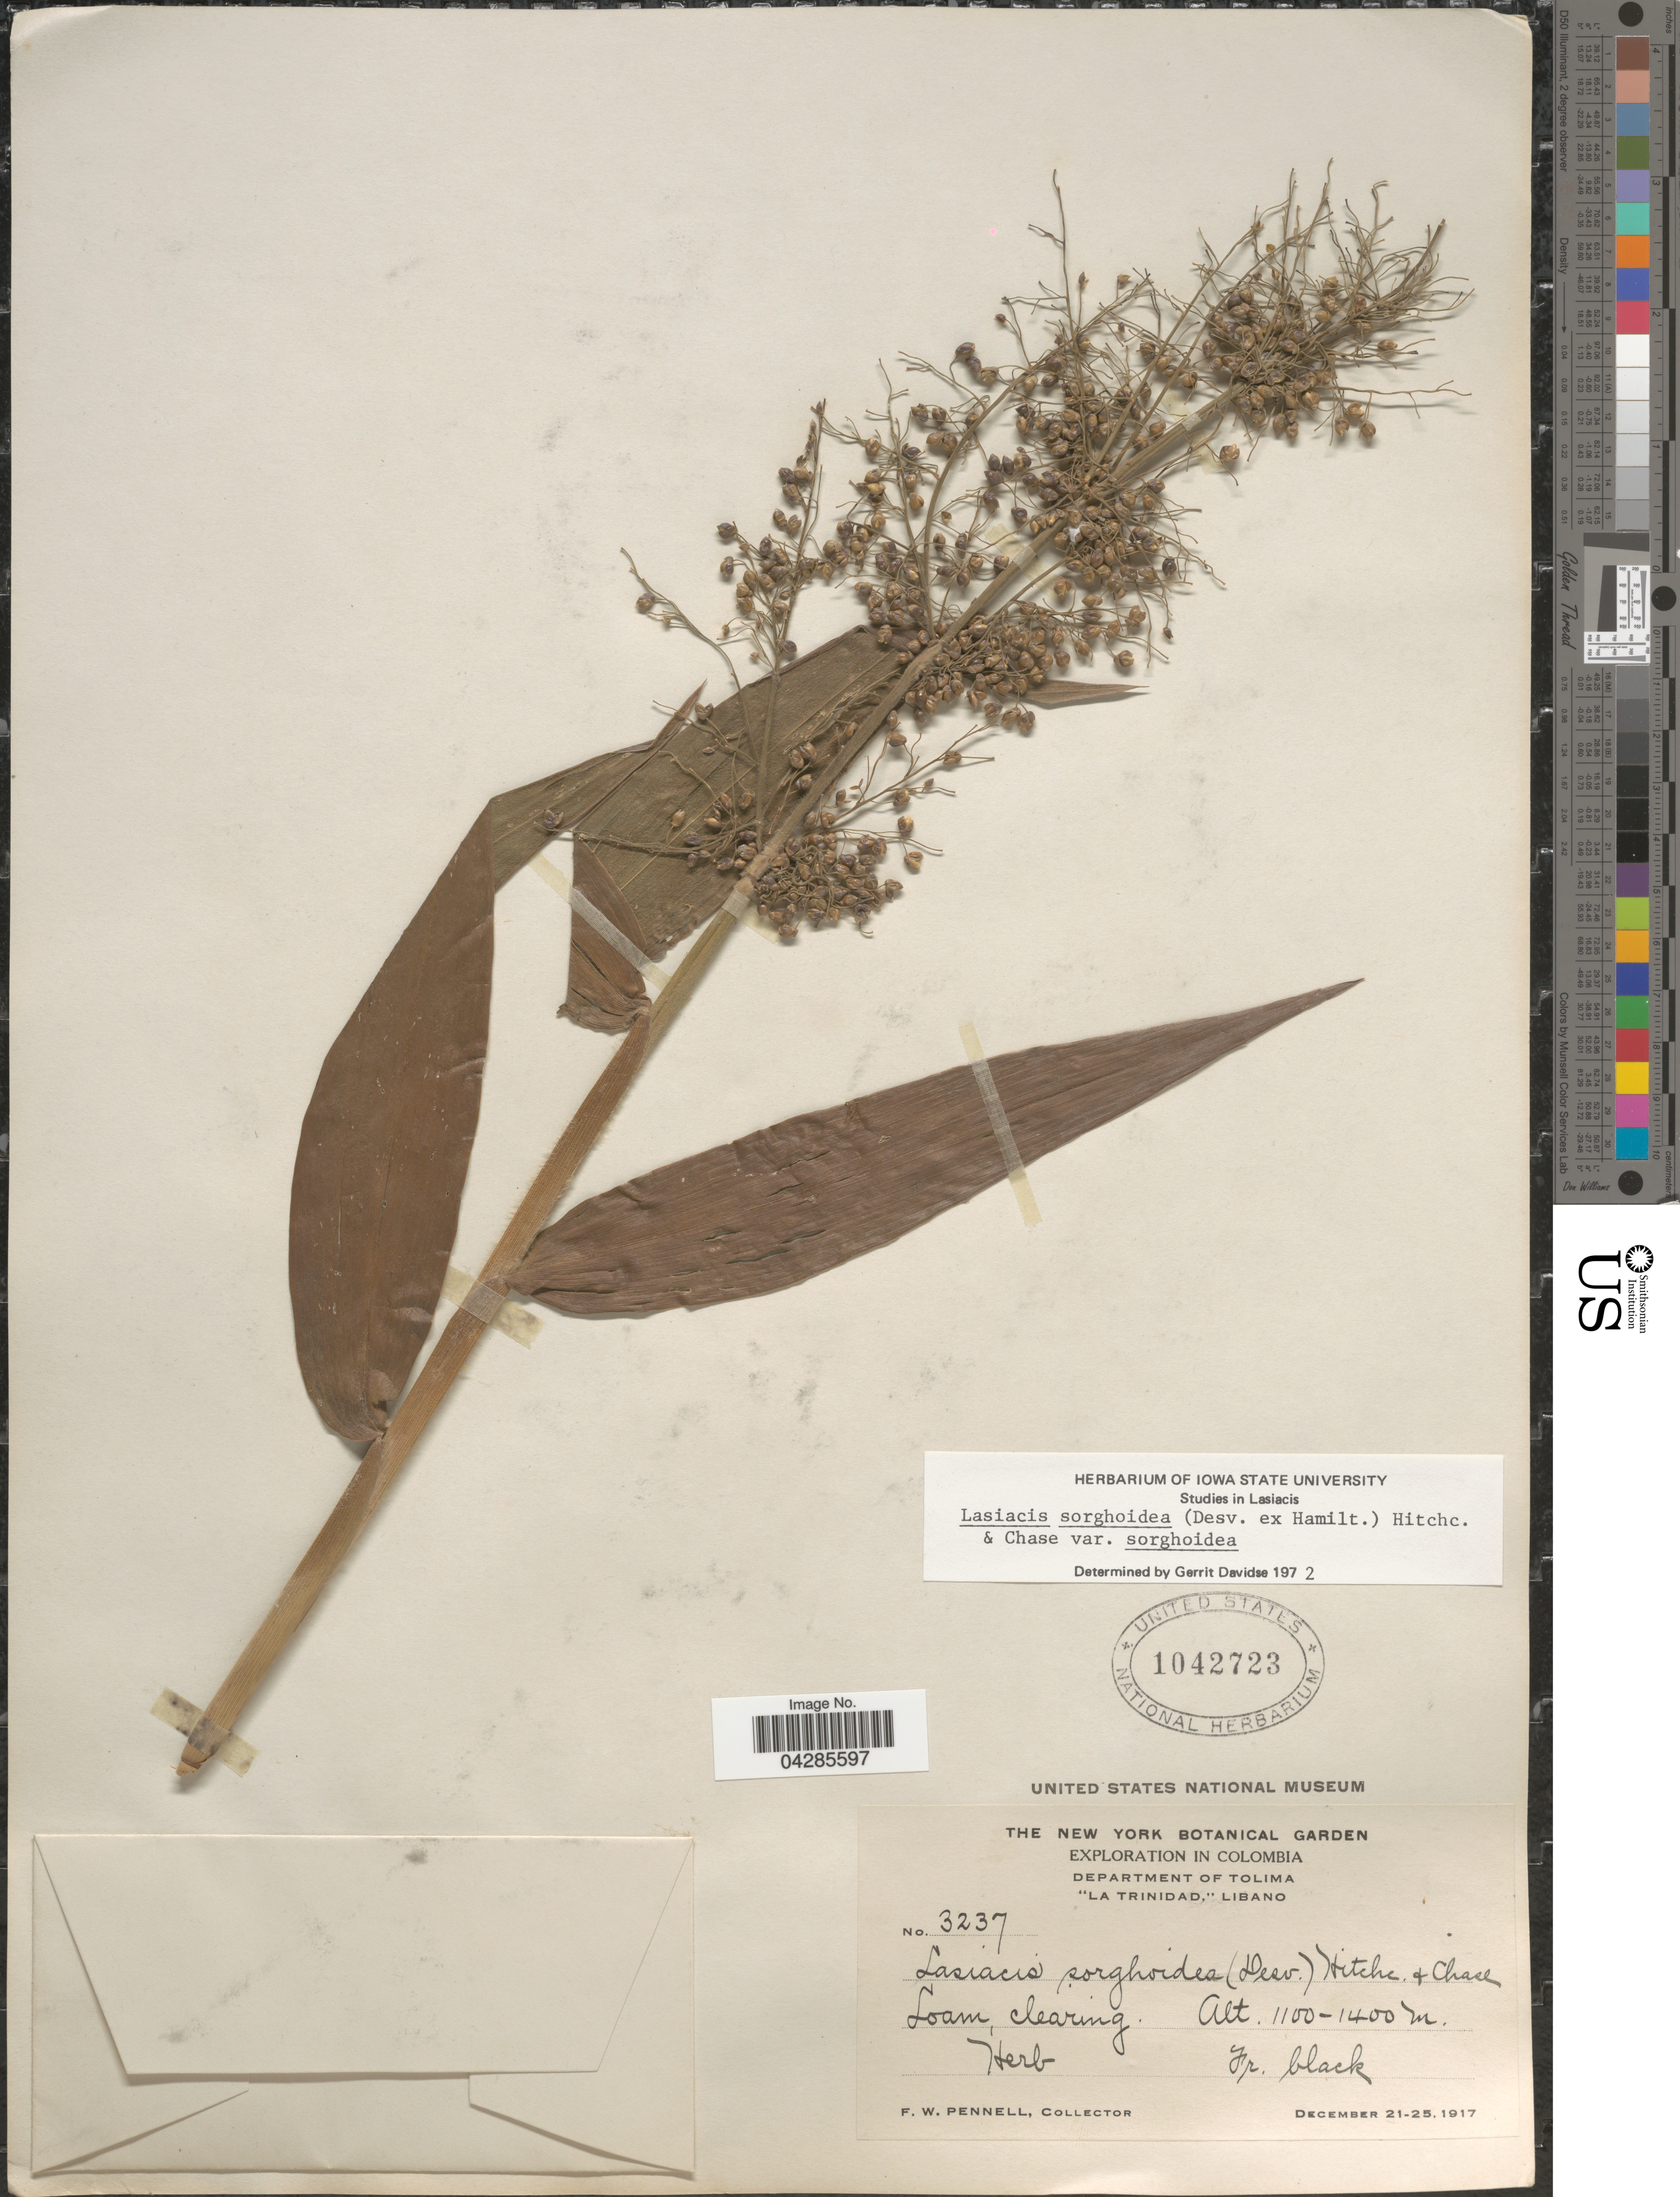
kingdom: Plantae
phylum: Tracheophyta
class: Liliopsida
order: Poales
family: Poaceae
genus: Lasiacis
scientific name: Lasiacis sorghoidea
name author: (Desv. ex Ham.) Hitchc. & Chase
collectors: F. W. Pennell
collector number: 3237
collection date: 1917-12-21/1917-12-25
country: Colombia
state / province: Tolima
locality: Exploration in Colombia. Department of Tolima. "La Trinidad," Libano.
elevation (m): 1100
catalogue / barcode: US 1042723